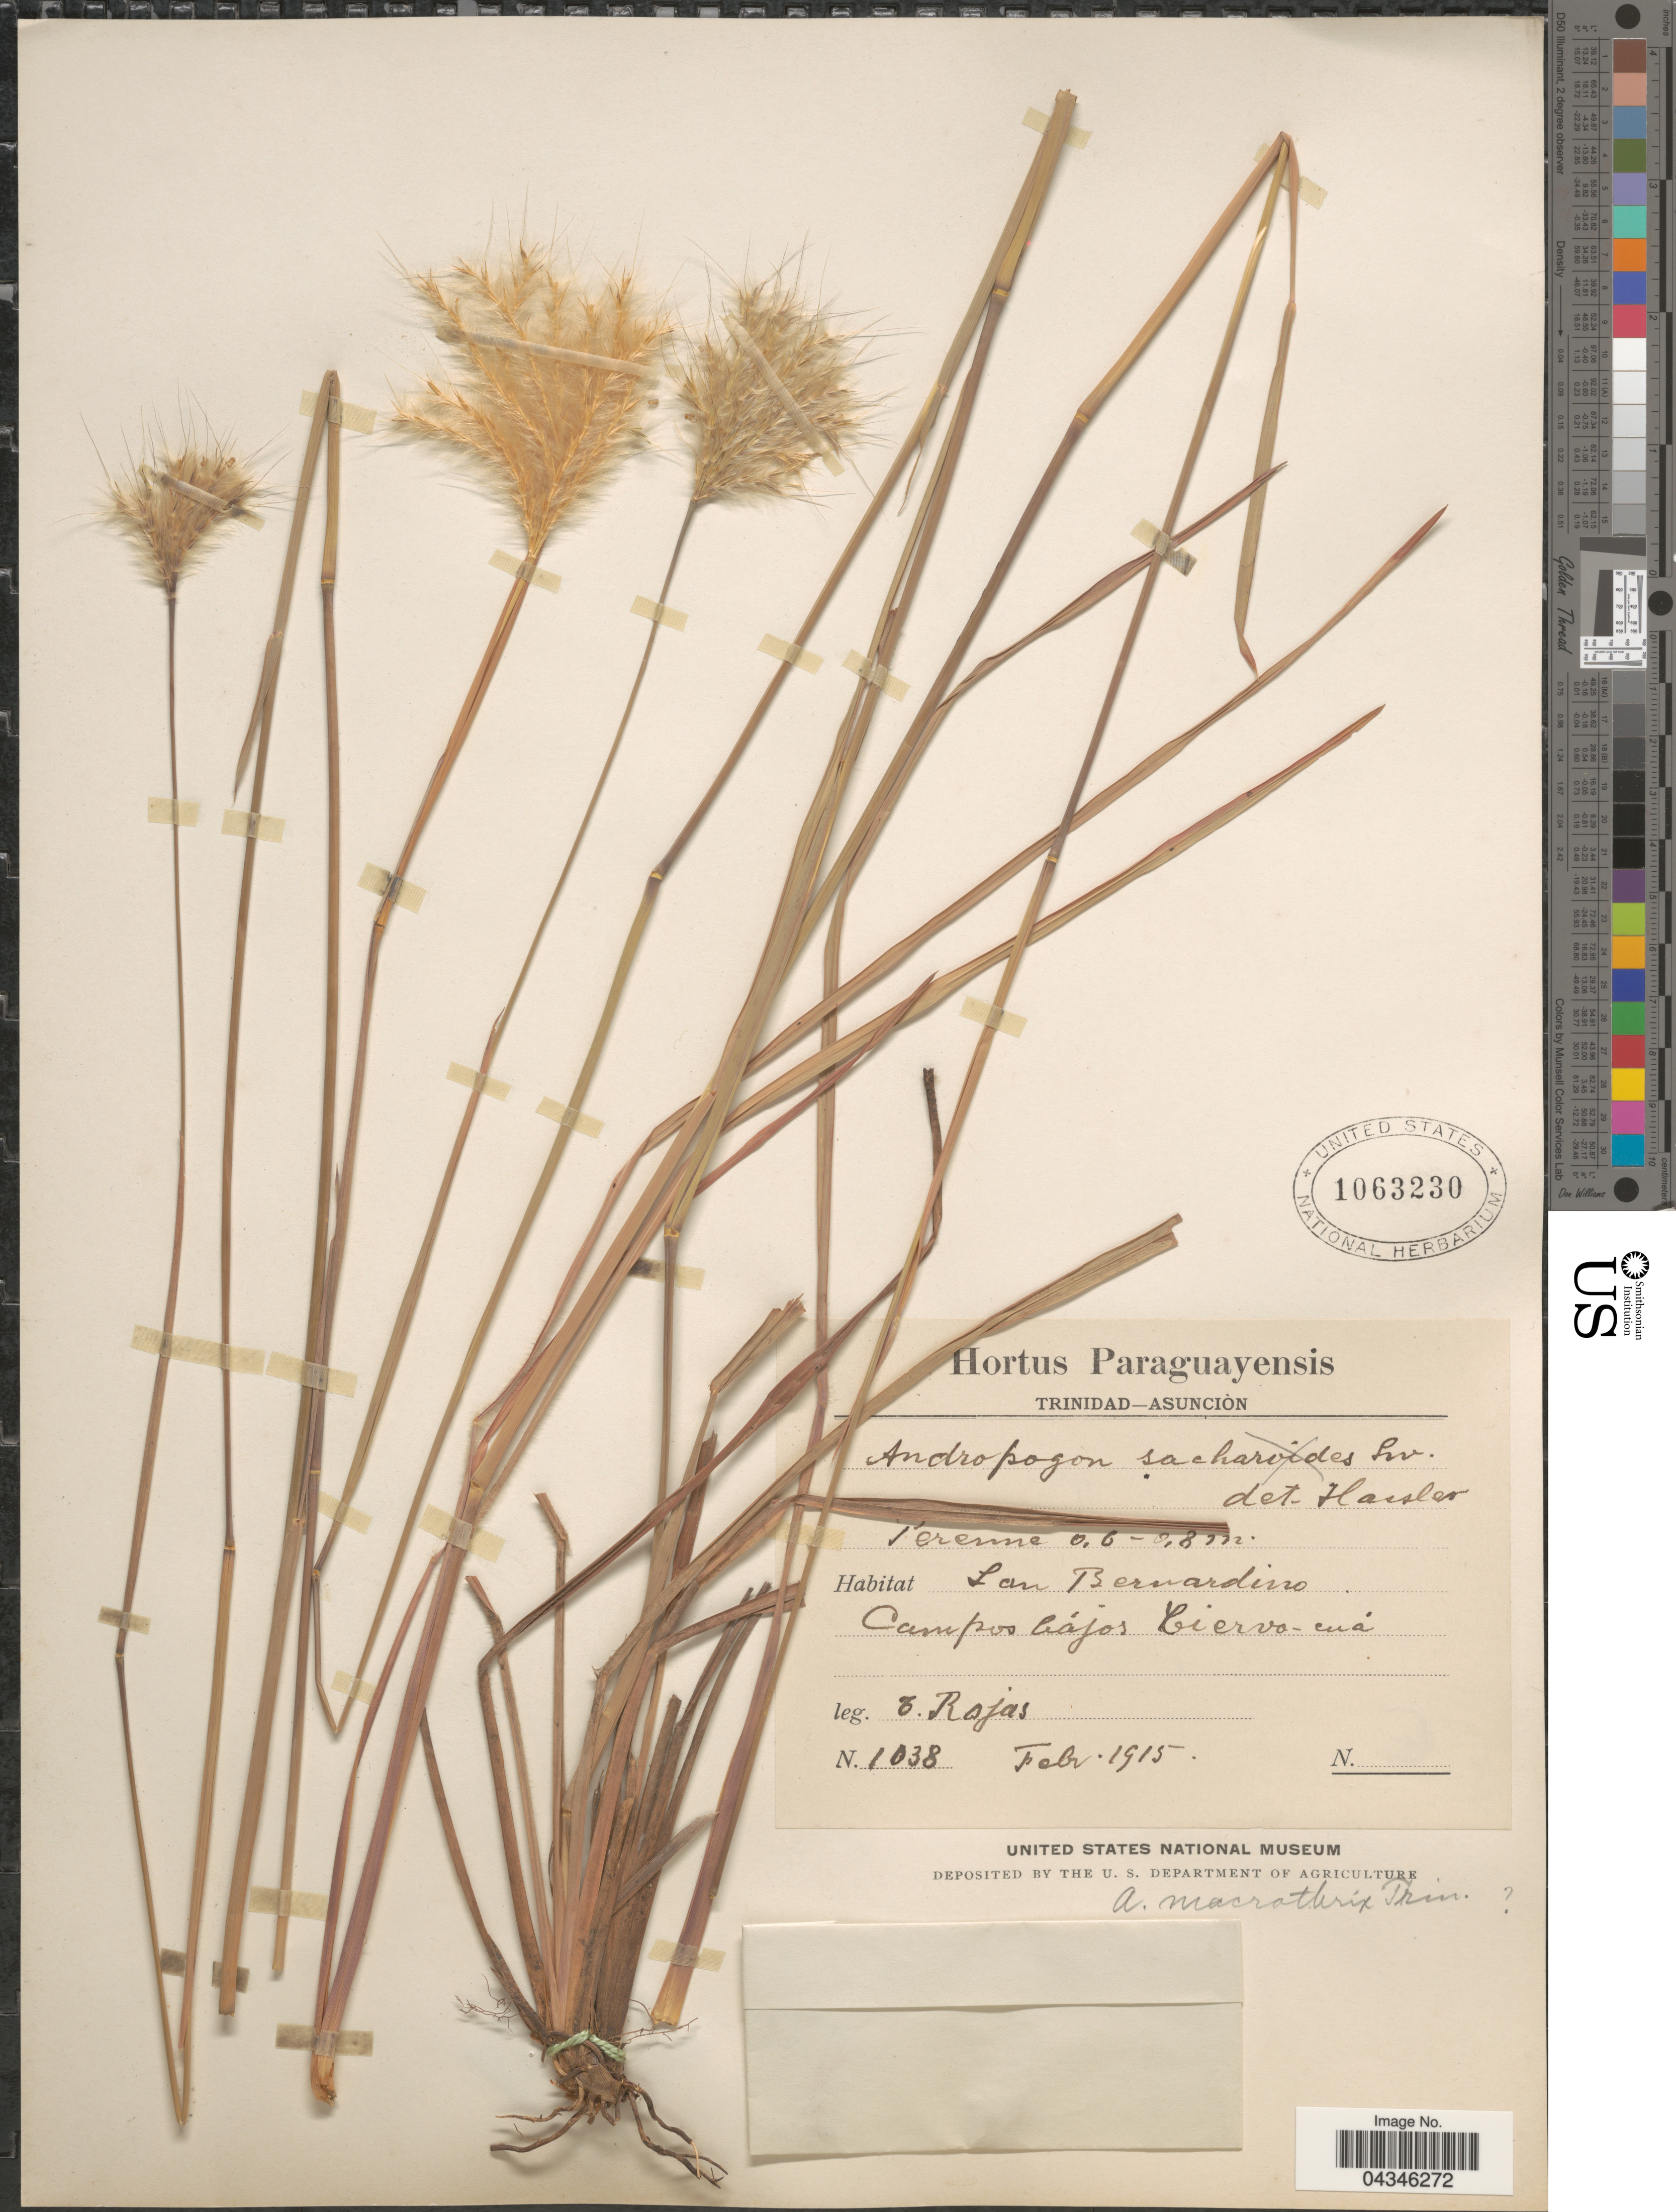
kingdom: Plantae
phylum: Tracheophyta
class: Liliopsida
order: Poales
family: Poaceae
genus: Andropogon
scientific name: Andropogon macrothrix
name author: Trin.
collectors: T. Rojas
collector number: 1038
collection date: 1915-02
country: Paraguay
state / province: Asuncion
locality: San Bernardino. Campos bájos Cierva-ená.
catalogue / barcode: US 1063230